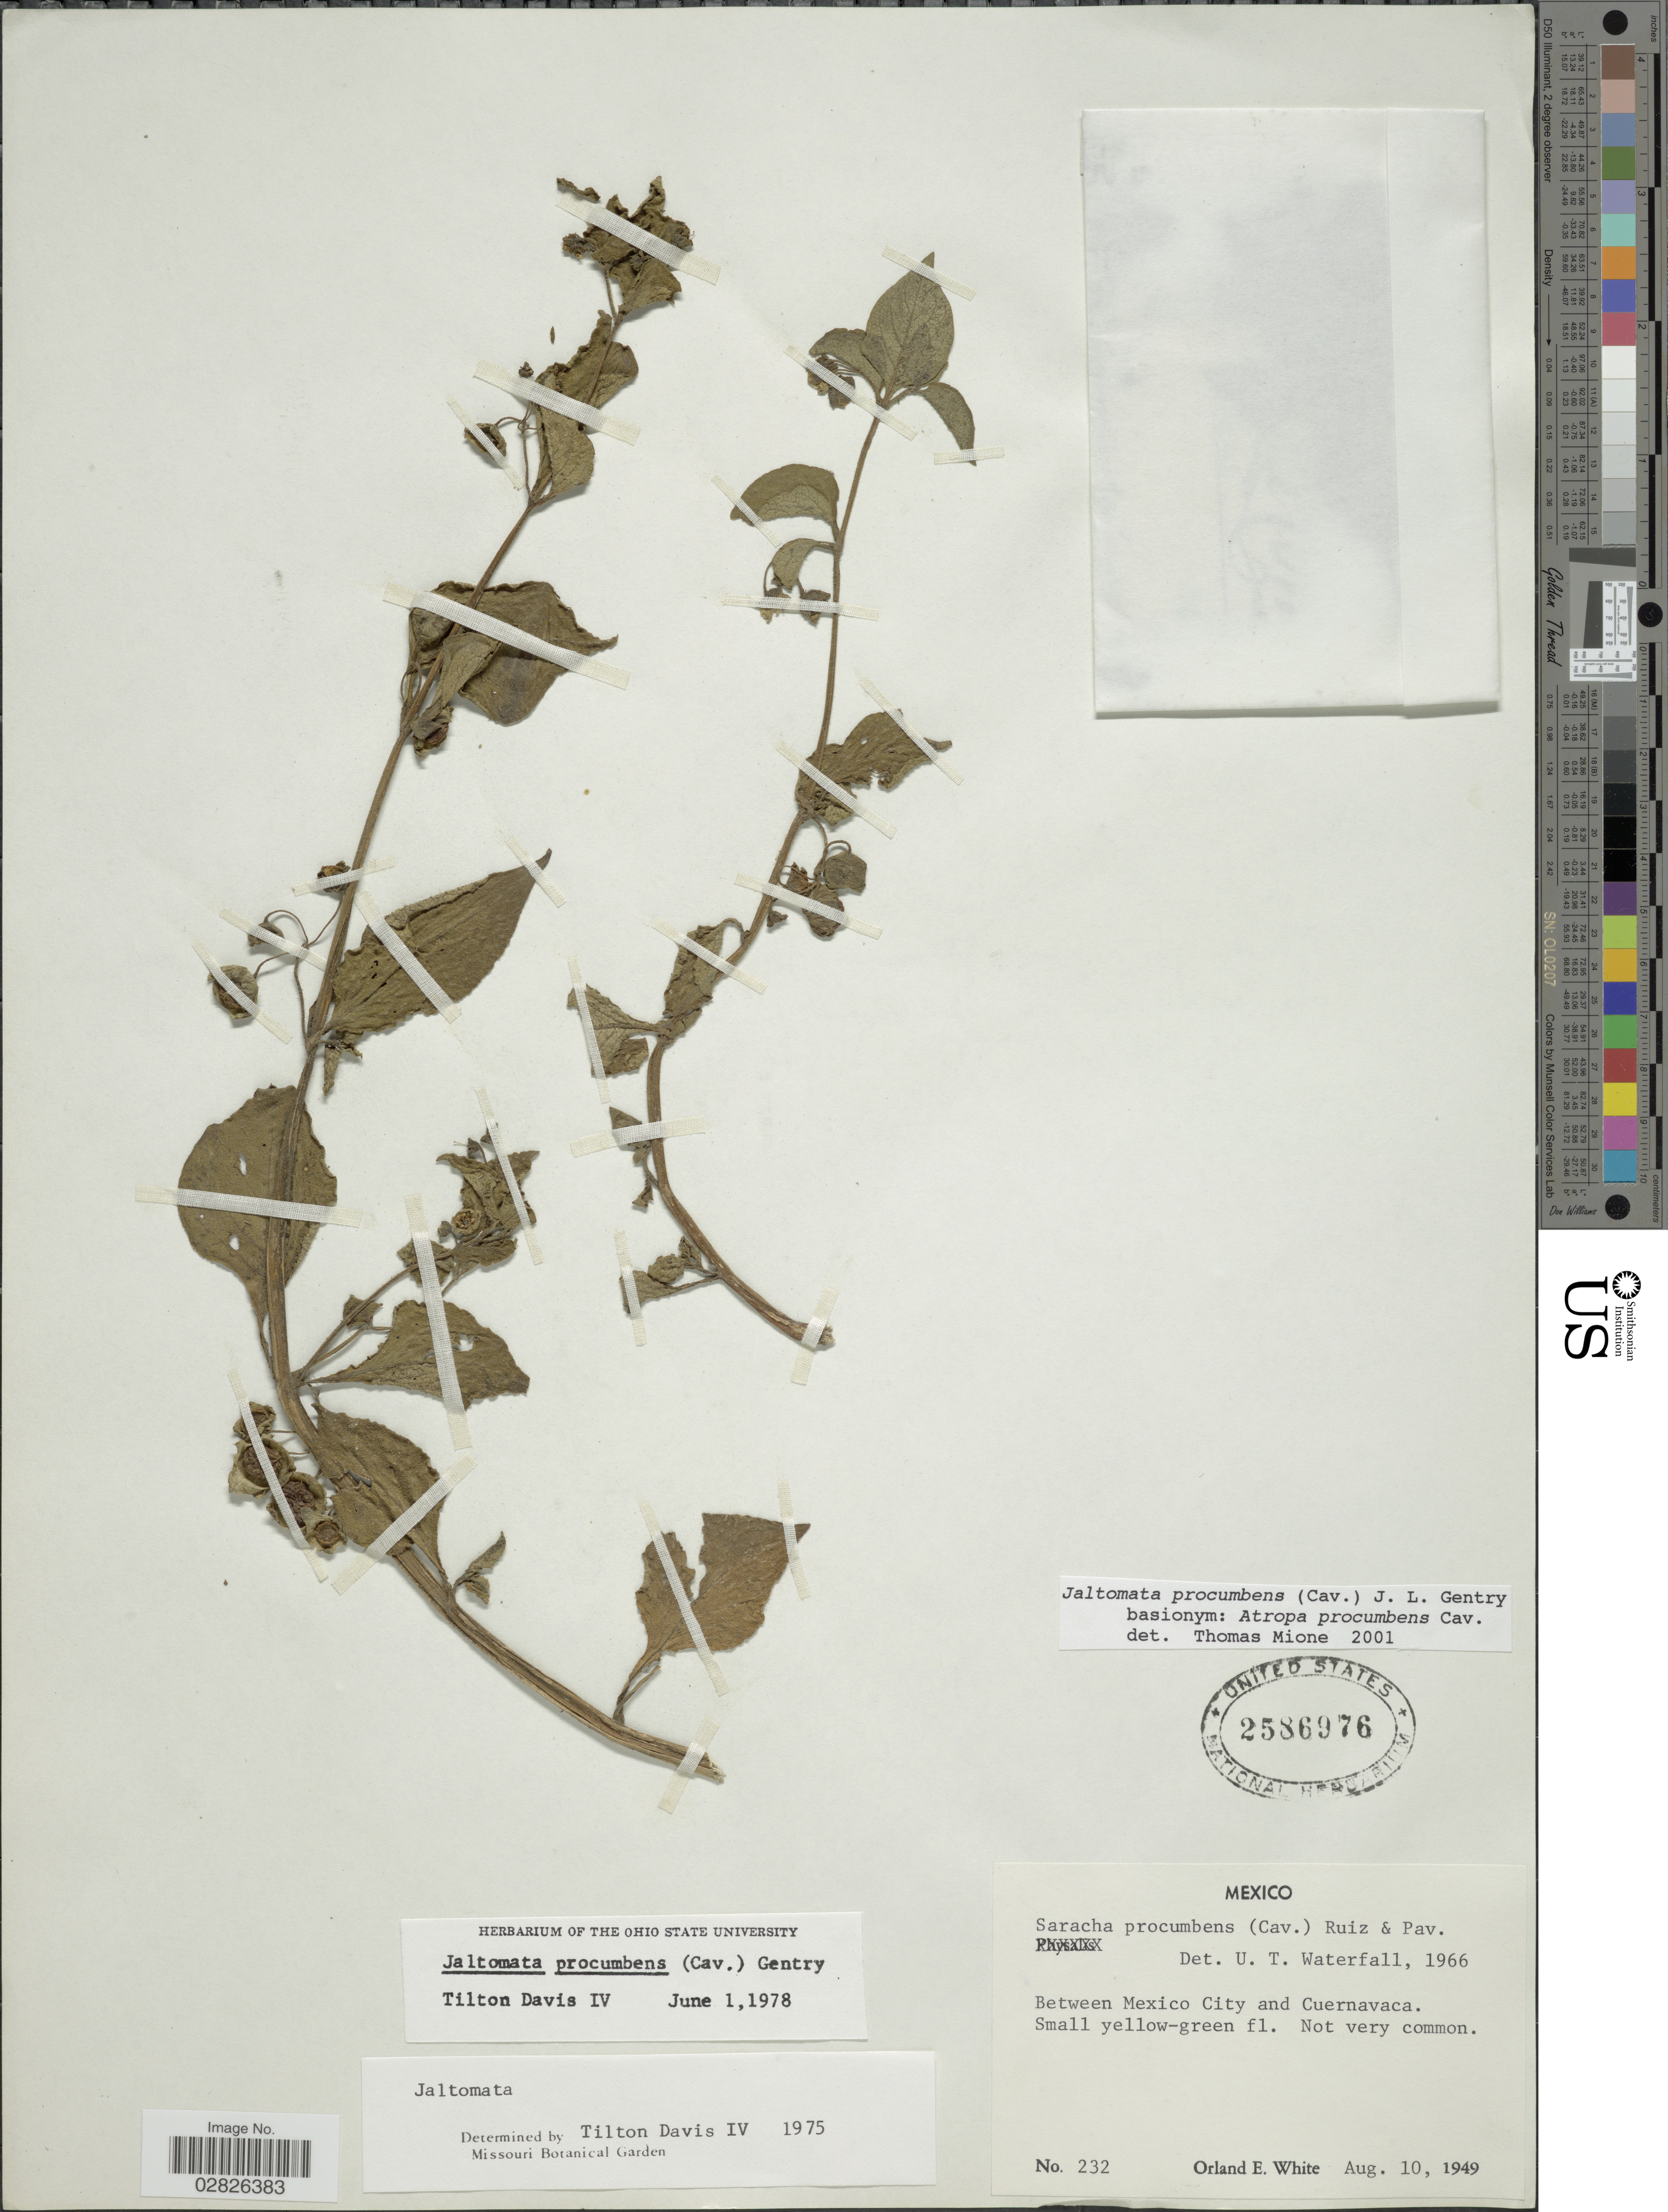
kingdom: Plantae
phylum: Tracheophyta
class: Magnoliopsida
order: Solanales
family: Solanaceae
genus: Jaltomata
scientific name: Jaltomata procumbens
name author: (Cav.) J.L. Gentry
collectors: O. E. White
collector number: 232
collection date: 1949-08-10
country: Mexico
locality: Between Mexico City and Cuernavaca.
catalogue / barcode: US 2586976